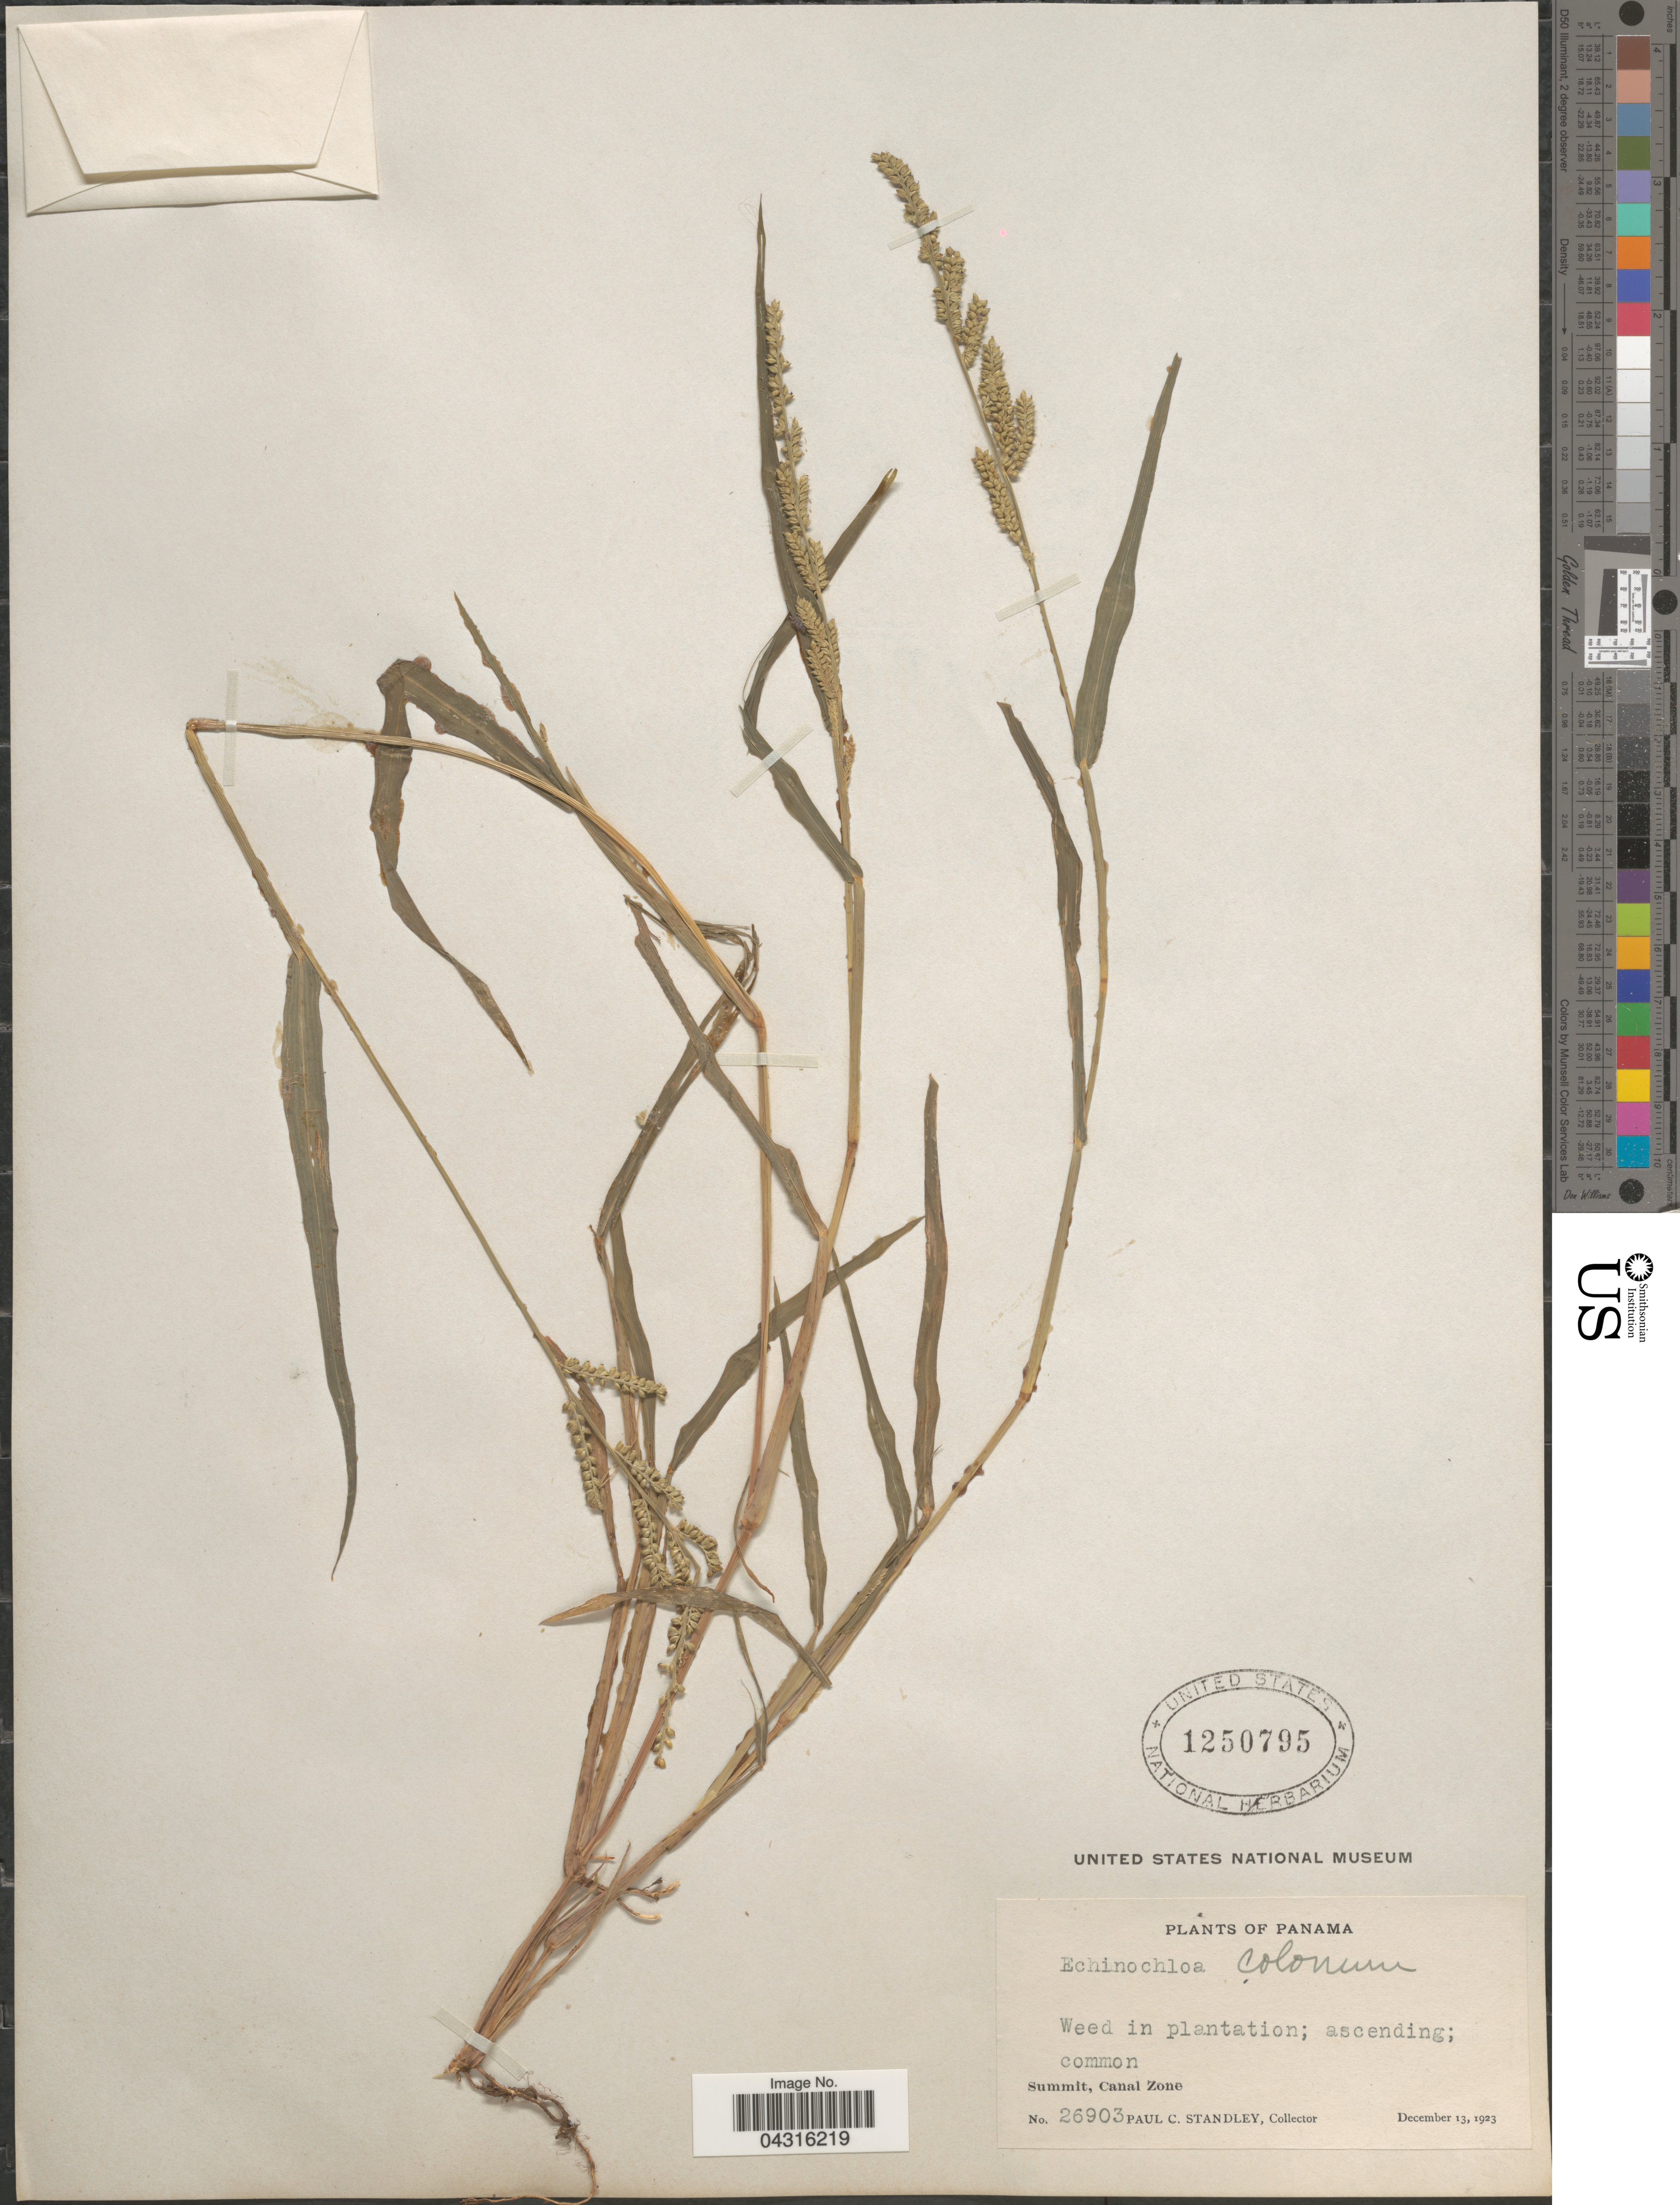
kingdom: Plantae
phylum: Tracheophyta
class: Liliopsida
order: Poales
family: Poaceae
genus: Echinochloa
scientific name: Echinochloa colona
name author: (L.) Link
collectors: P. C. Standley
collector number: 26903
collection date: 1923-12-13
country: Panama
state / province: Colón / Panamá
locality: Weed in plantation; common. Summit, Canal Zone.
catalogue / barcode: US 1250795